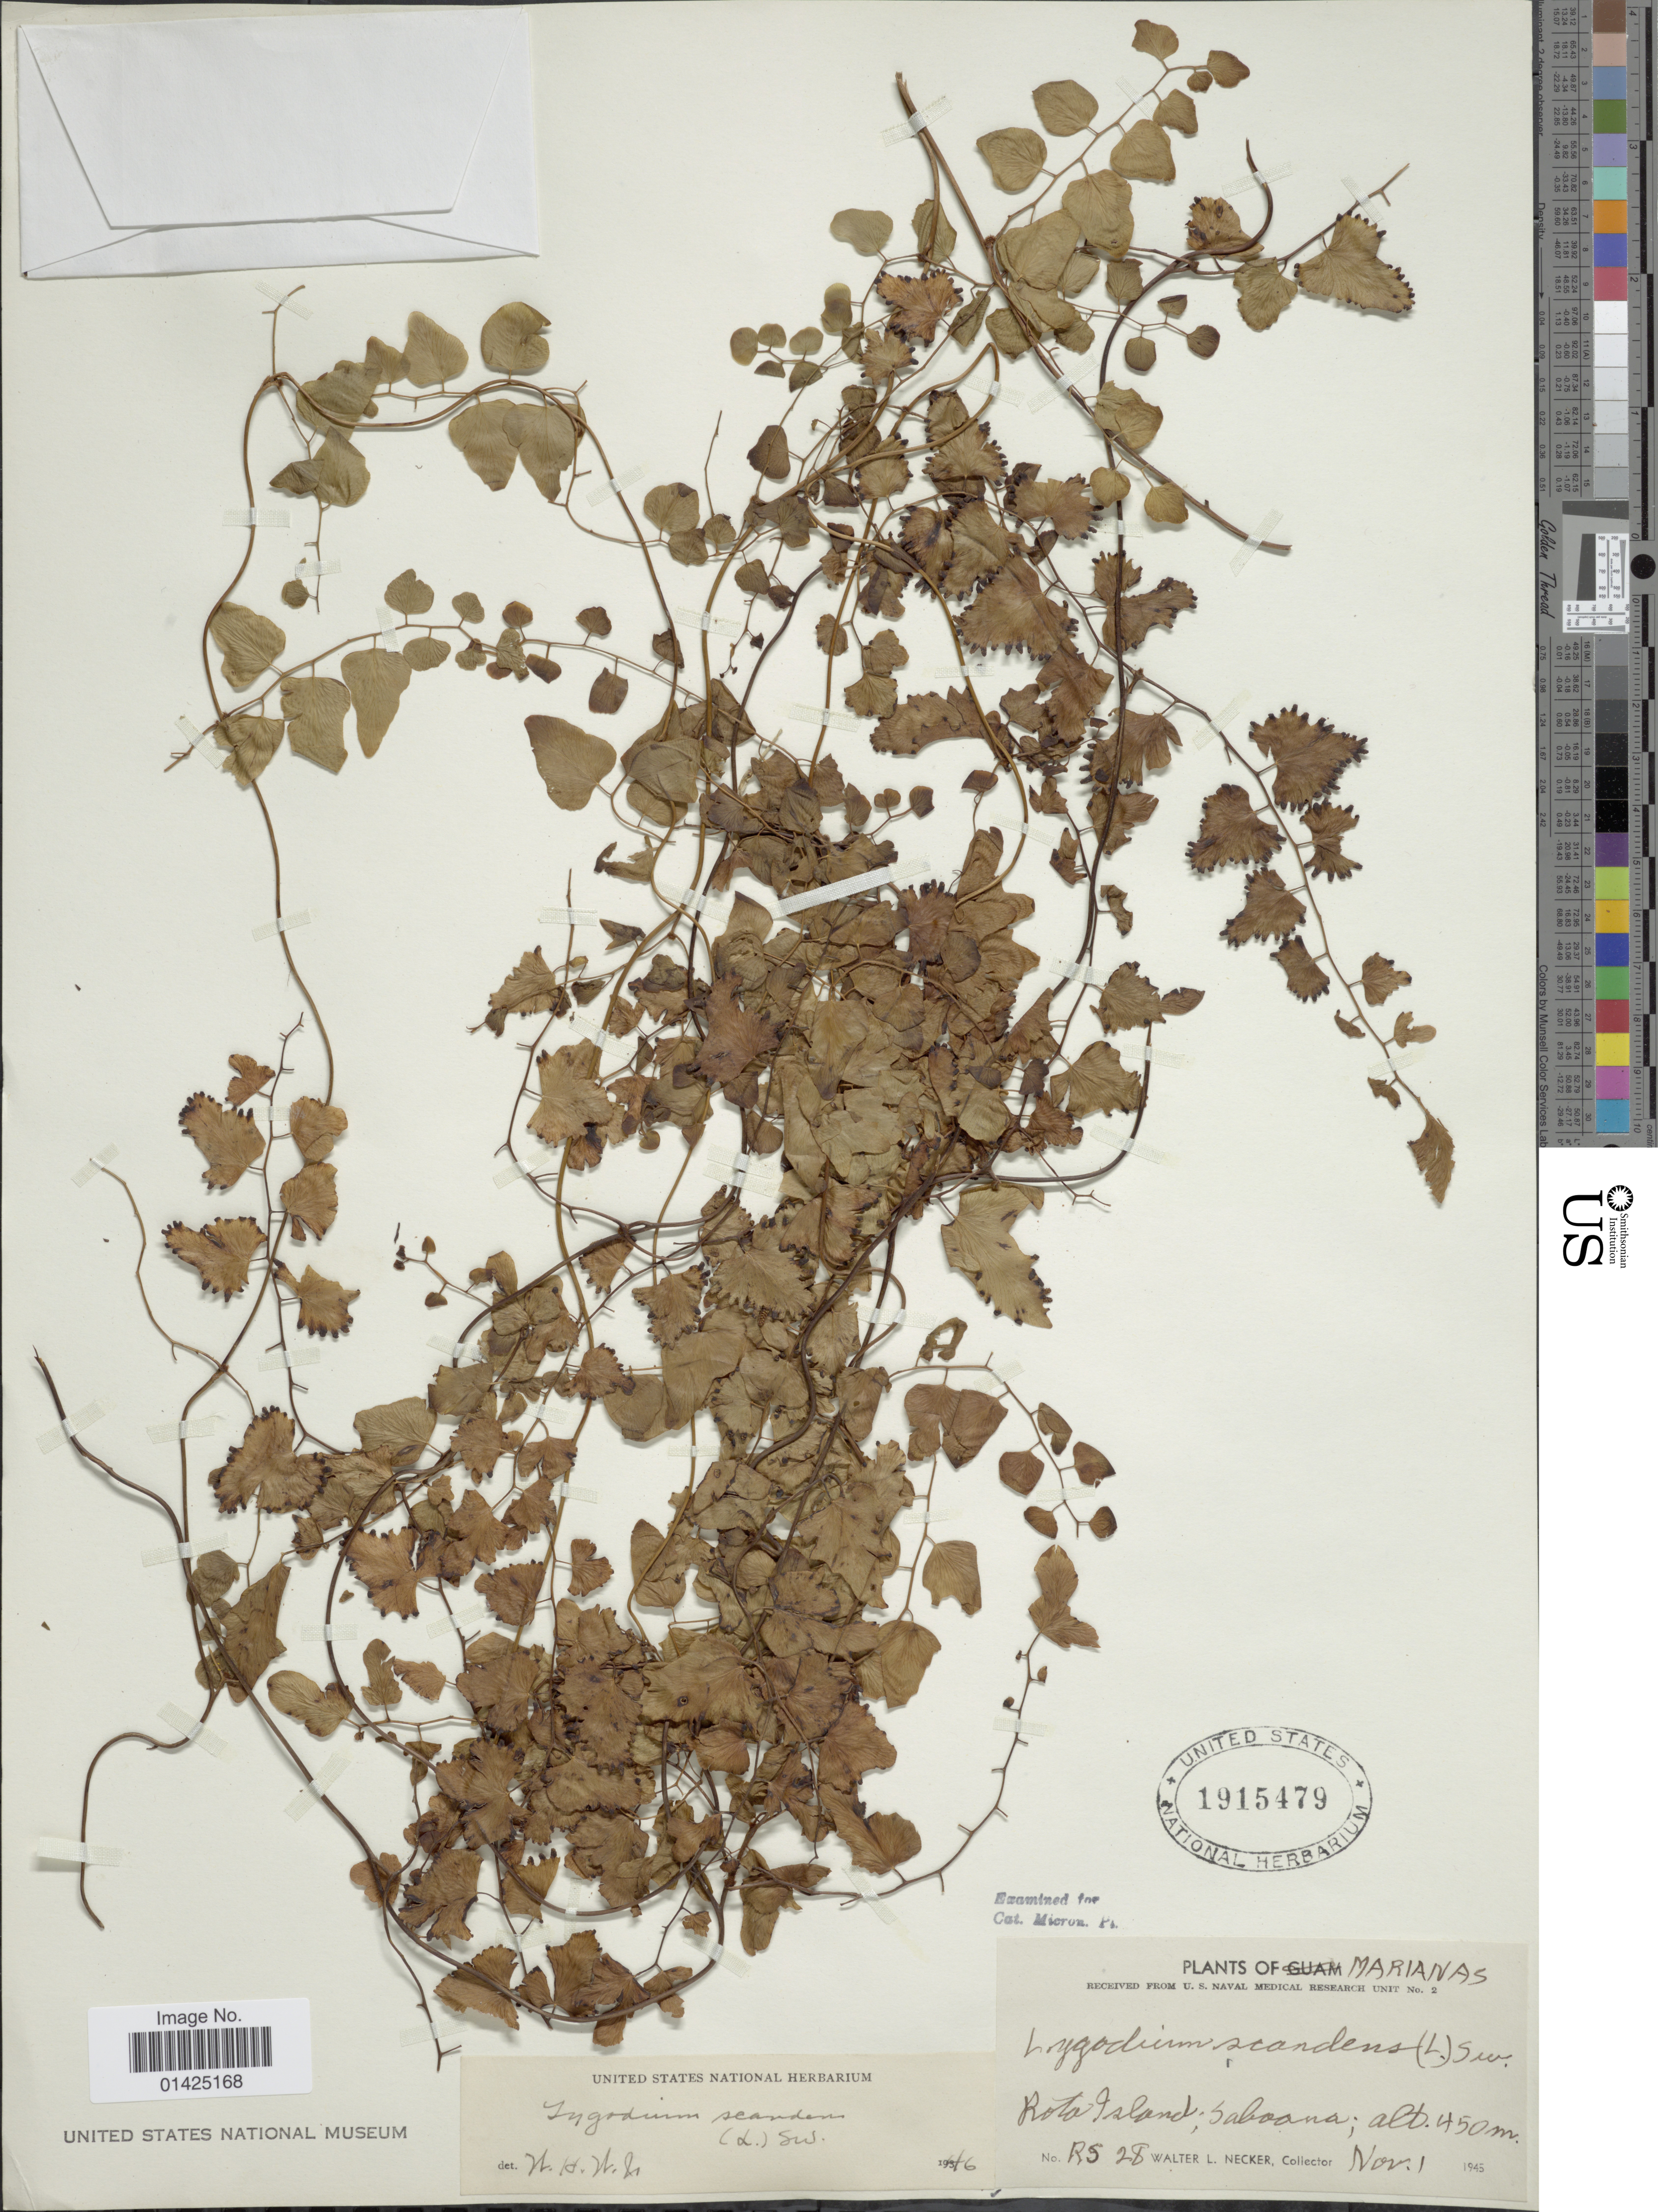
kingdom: Plantae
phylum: Tracheophyta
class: Polypodiopsida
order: Schizaeales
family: Lygodiaceae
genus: Lygodium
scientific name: Lygodium microphyllum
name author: (Cav.) R. Br.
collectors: W. L. Necker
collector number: RS 28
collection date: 1945-11-01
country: Northern Mariana Islands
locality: Roto Island, Saboona [interpreted]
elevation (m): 450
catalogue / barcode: US 1915479